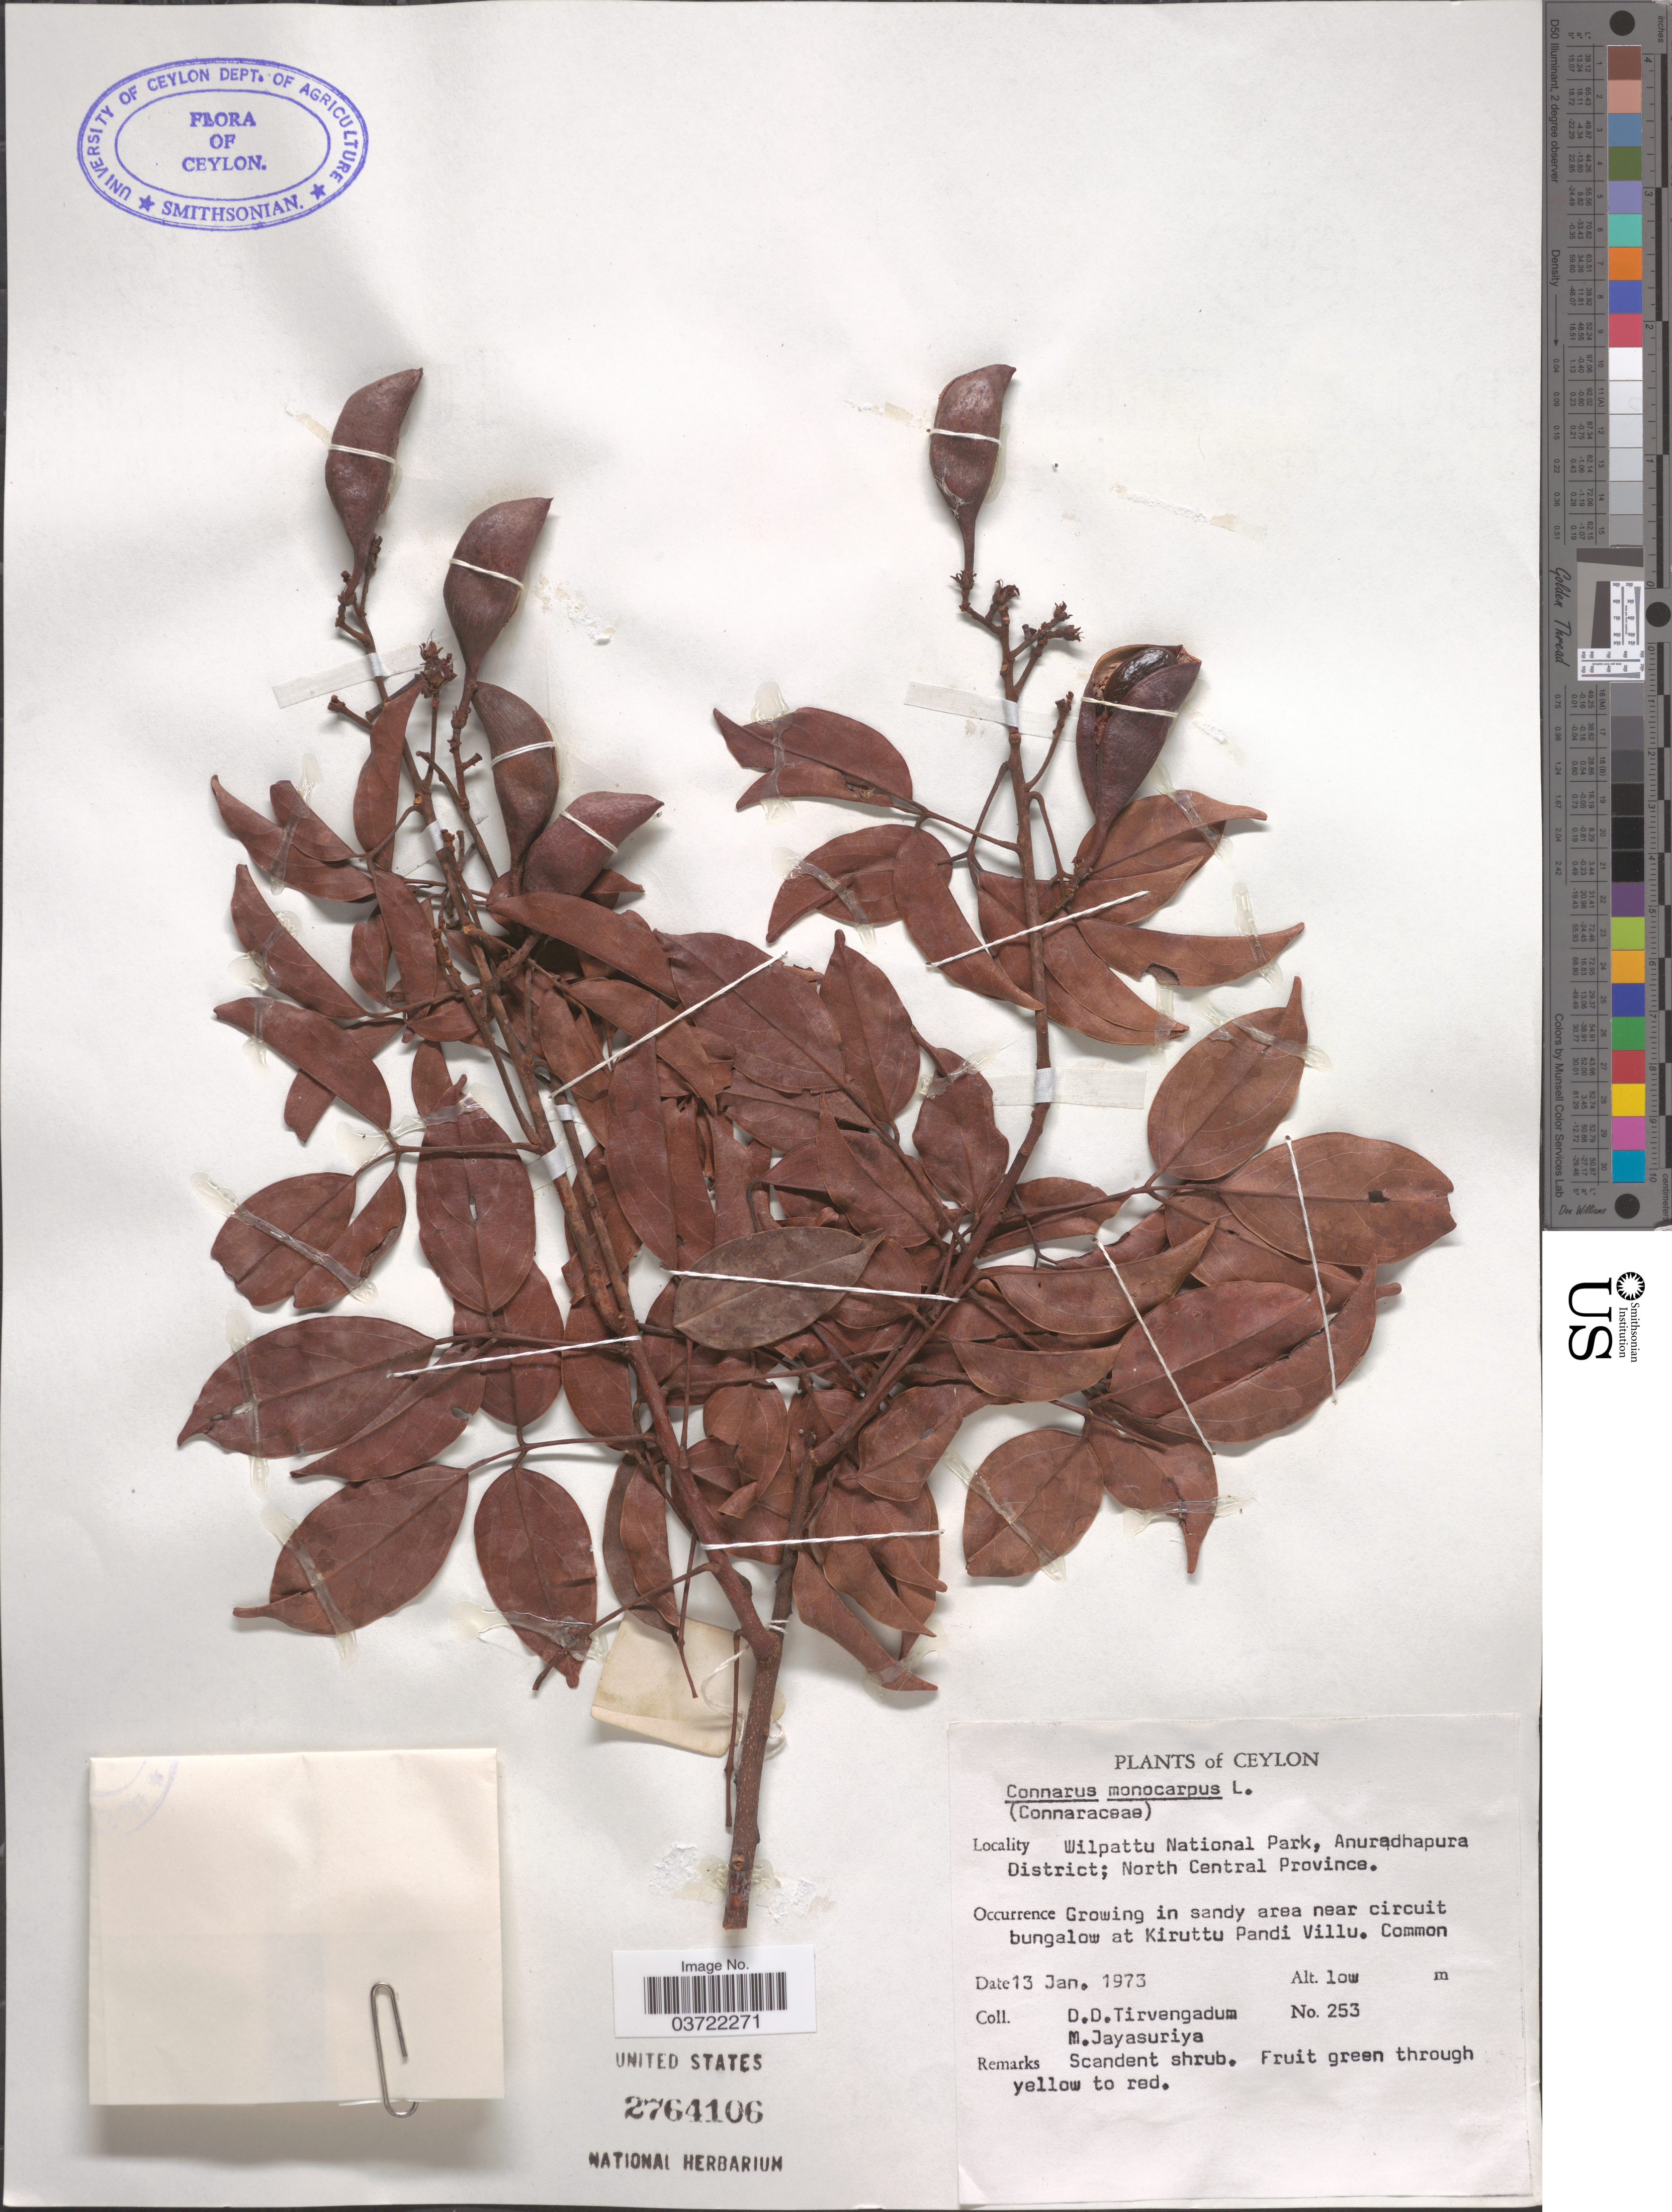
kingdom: Plantae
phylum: Tracheophyta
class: Magnoliopsida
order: Oxalidales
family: Connaraceae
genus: Connarus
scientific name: Connarus monocarpos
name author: L.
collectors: D. Tirvengadum & M. Jayasuriya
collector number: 253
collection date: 1973-01-13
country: Sri Lanka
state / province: North Central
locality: Ceylon. Wilpattu National Park, Anuradhapura District. Near circuit bungalow at Kiruttu Pandi Villu.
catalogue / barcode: US 2764106